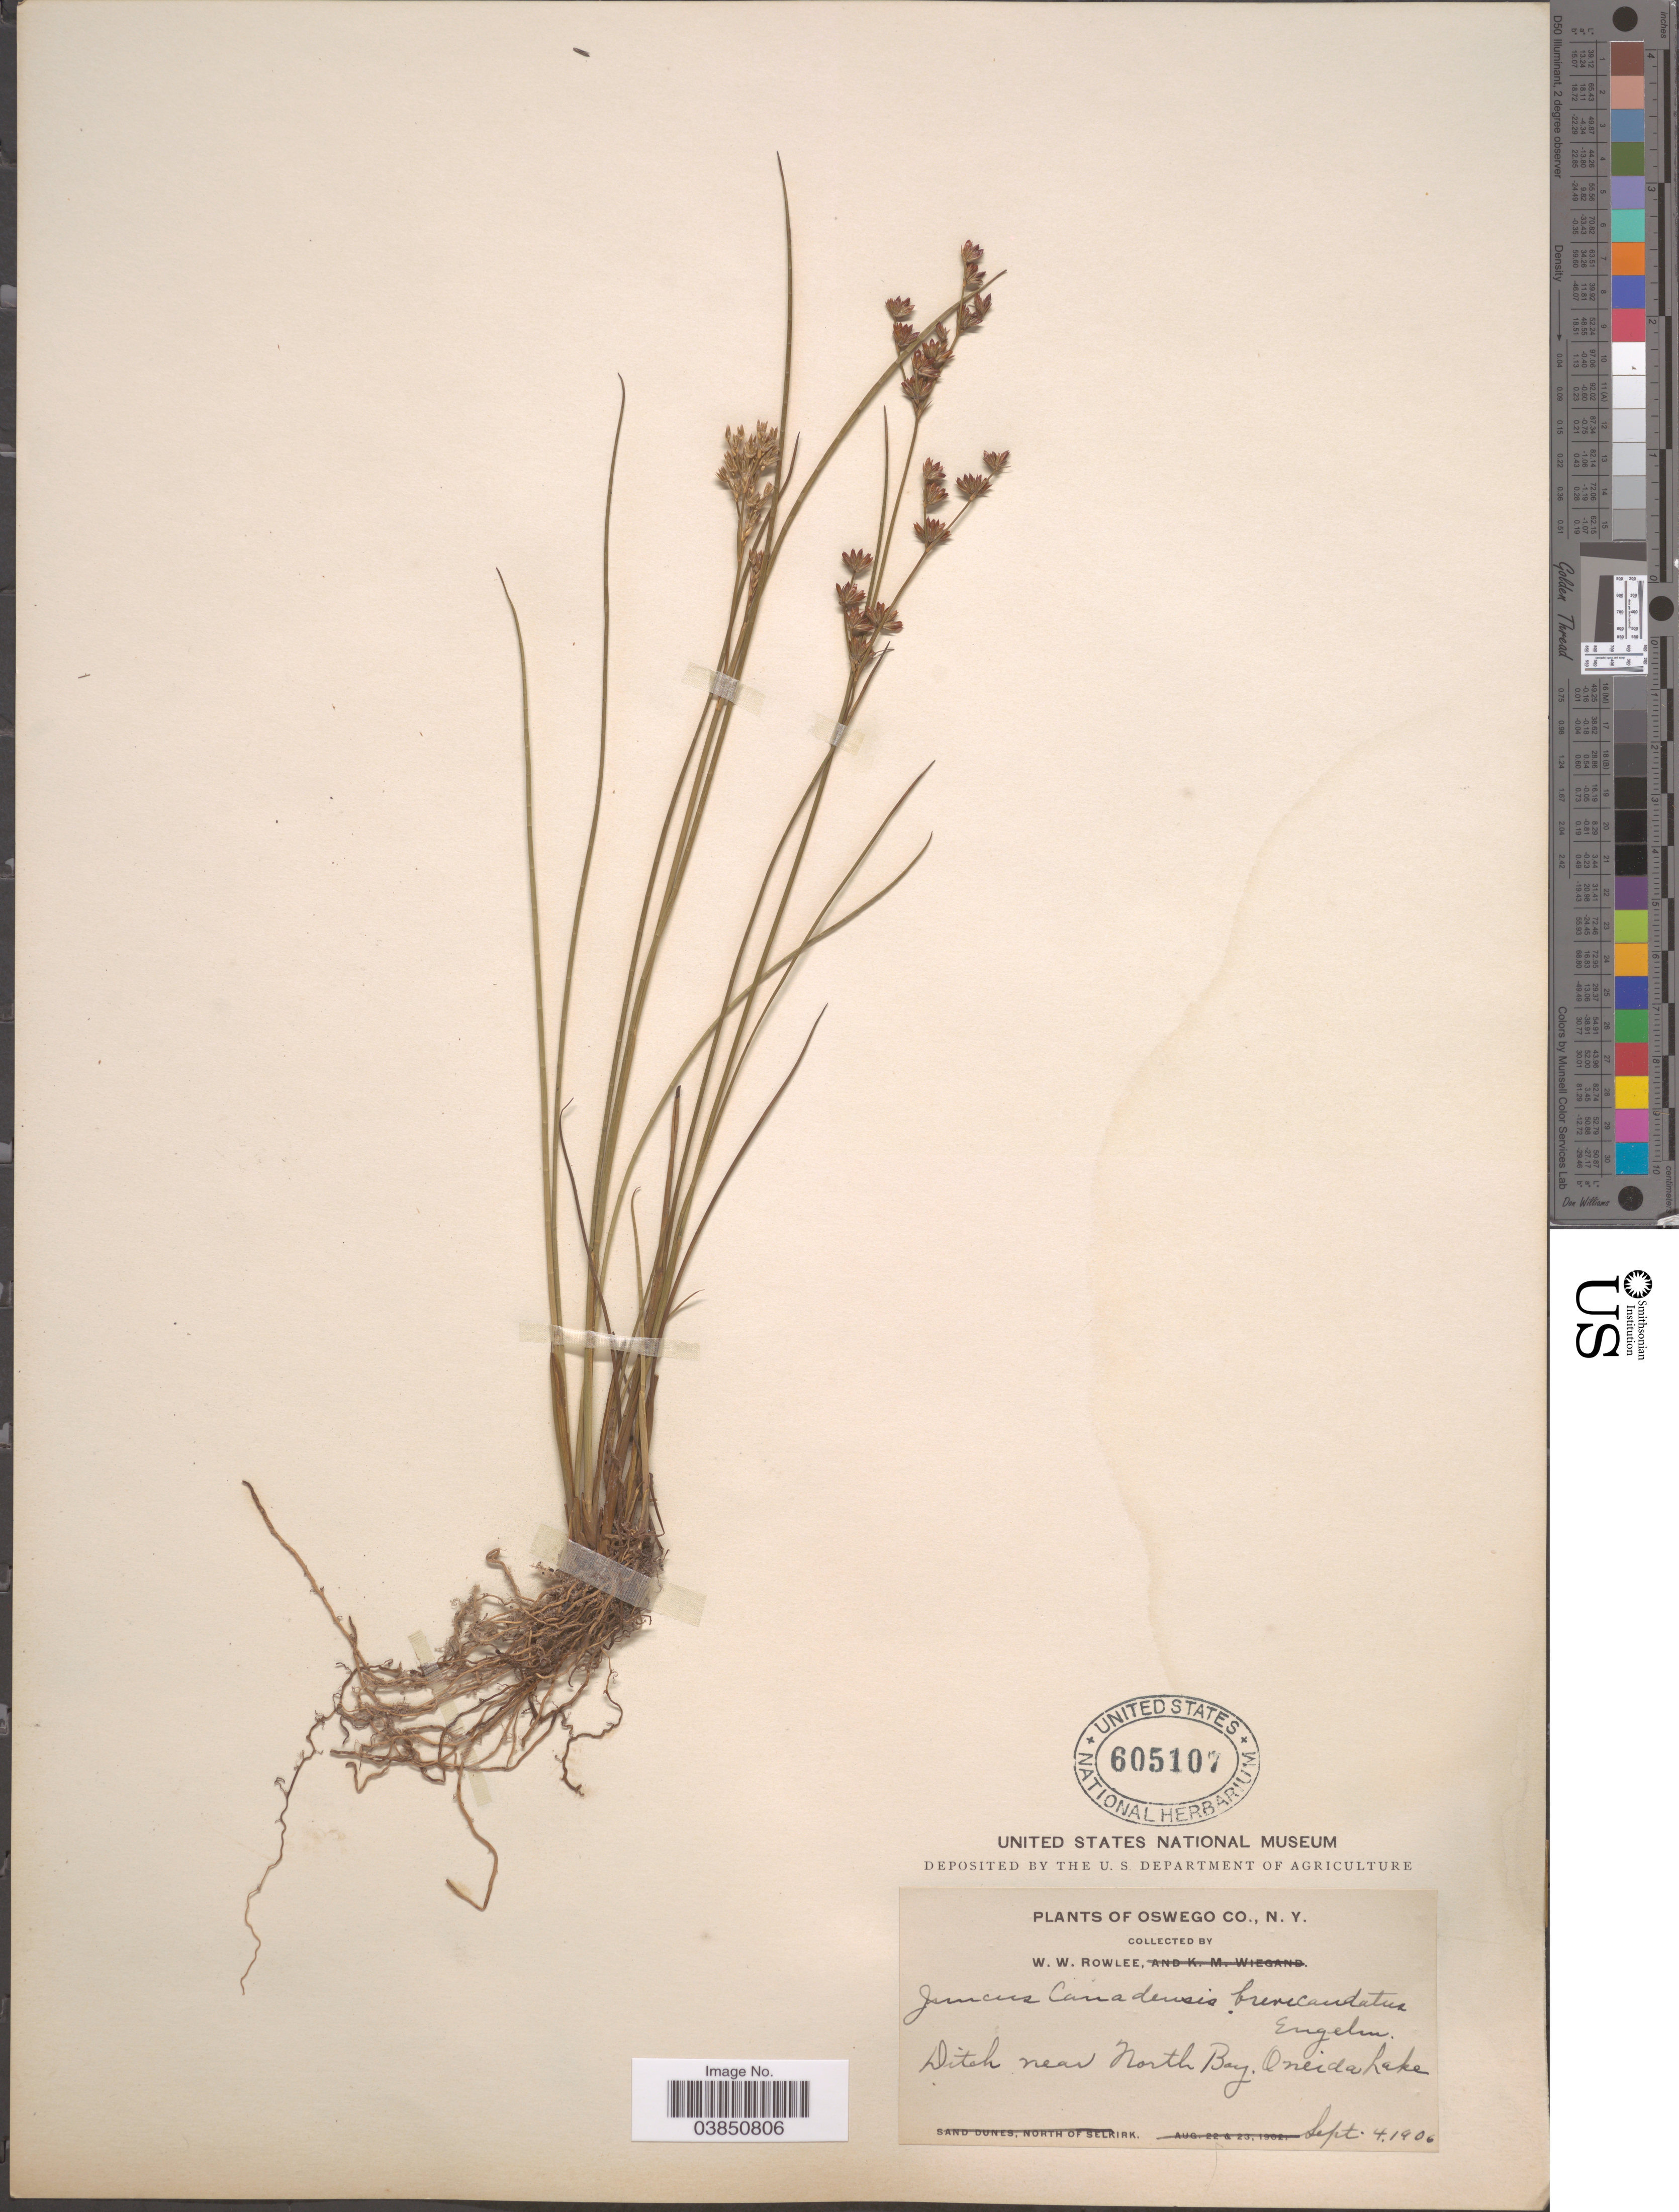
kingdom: Plantae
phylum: Tracheophyta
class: Liliopsida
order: Poales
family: Juncaceae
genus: Juncus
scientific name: Juncus brevicaudatus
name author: (Engelm.) Fernald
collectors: W. W. Rowlee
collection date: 1906-09-04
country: United States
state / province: New York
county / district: Oneida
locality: Oswego Co. Ditch near North Bay. Oneida Lake.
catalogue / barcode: US 605107